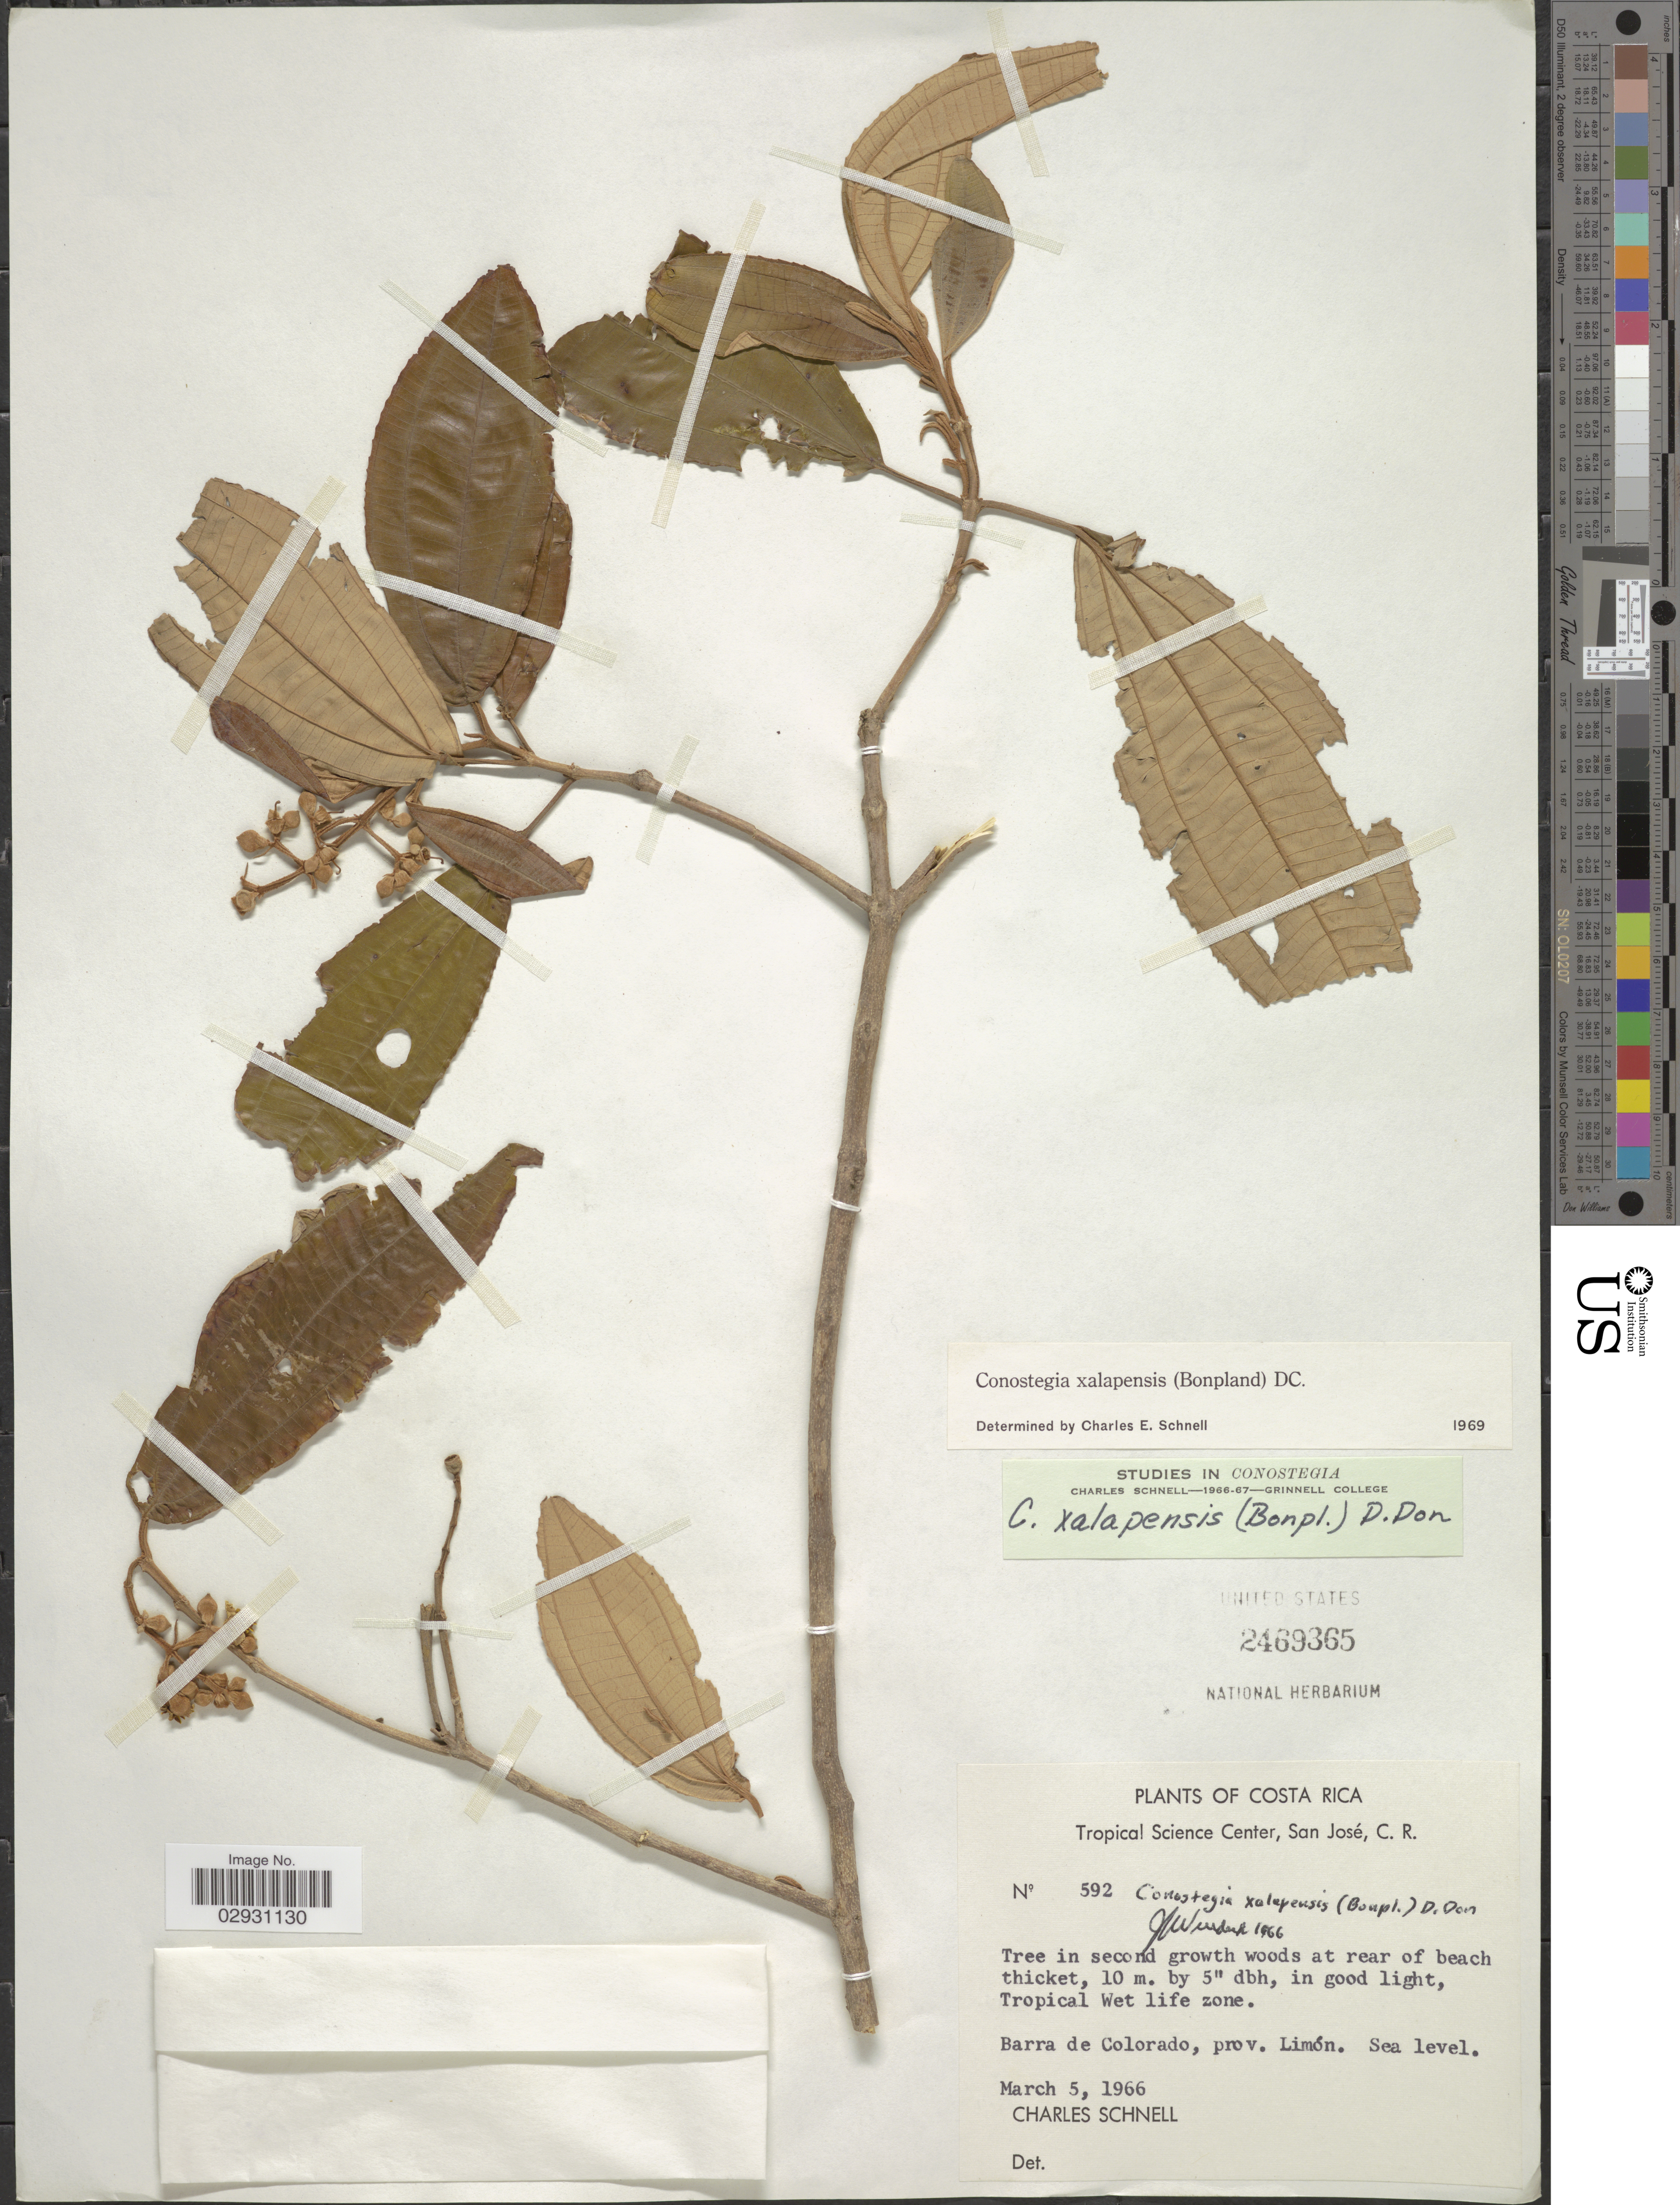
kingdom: Plantae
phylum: Tracheophyta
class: Magnoliopsida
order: Myrtales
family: Melastomataceae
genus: Conostegia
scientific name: Conostegia quadrangularis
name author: Schltdl. ex Steud.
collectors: C. Schnell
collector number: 562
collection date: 1966-03-05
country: Costa Rica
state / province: Limón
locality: Tropical Wet life zone. Barra de Colorado.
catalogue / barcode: US 2469365